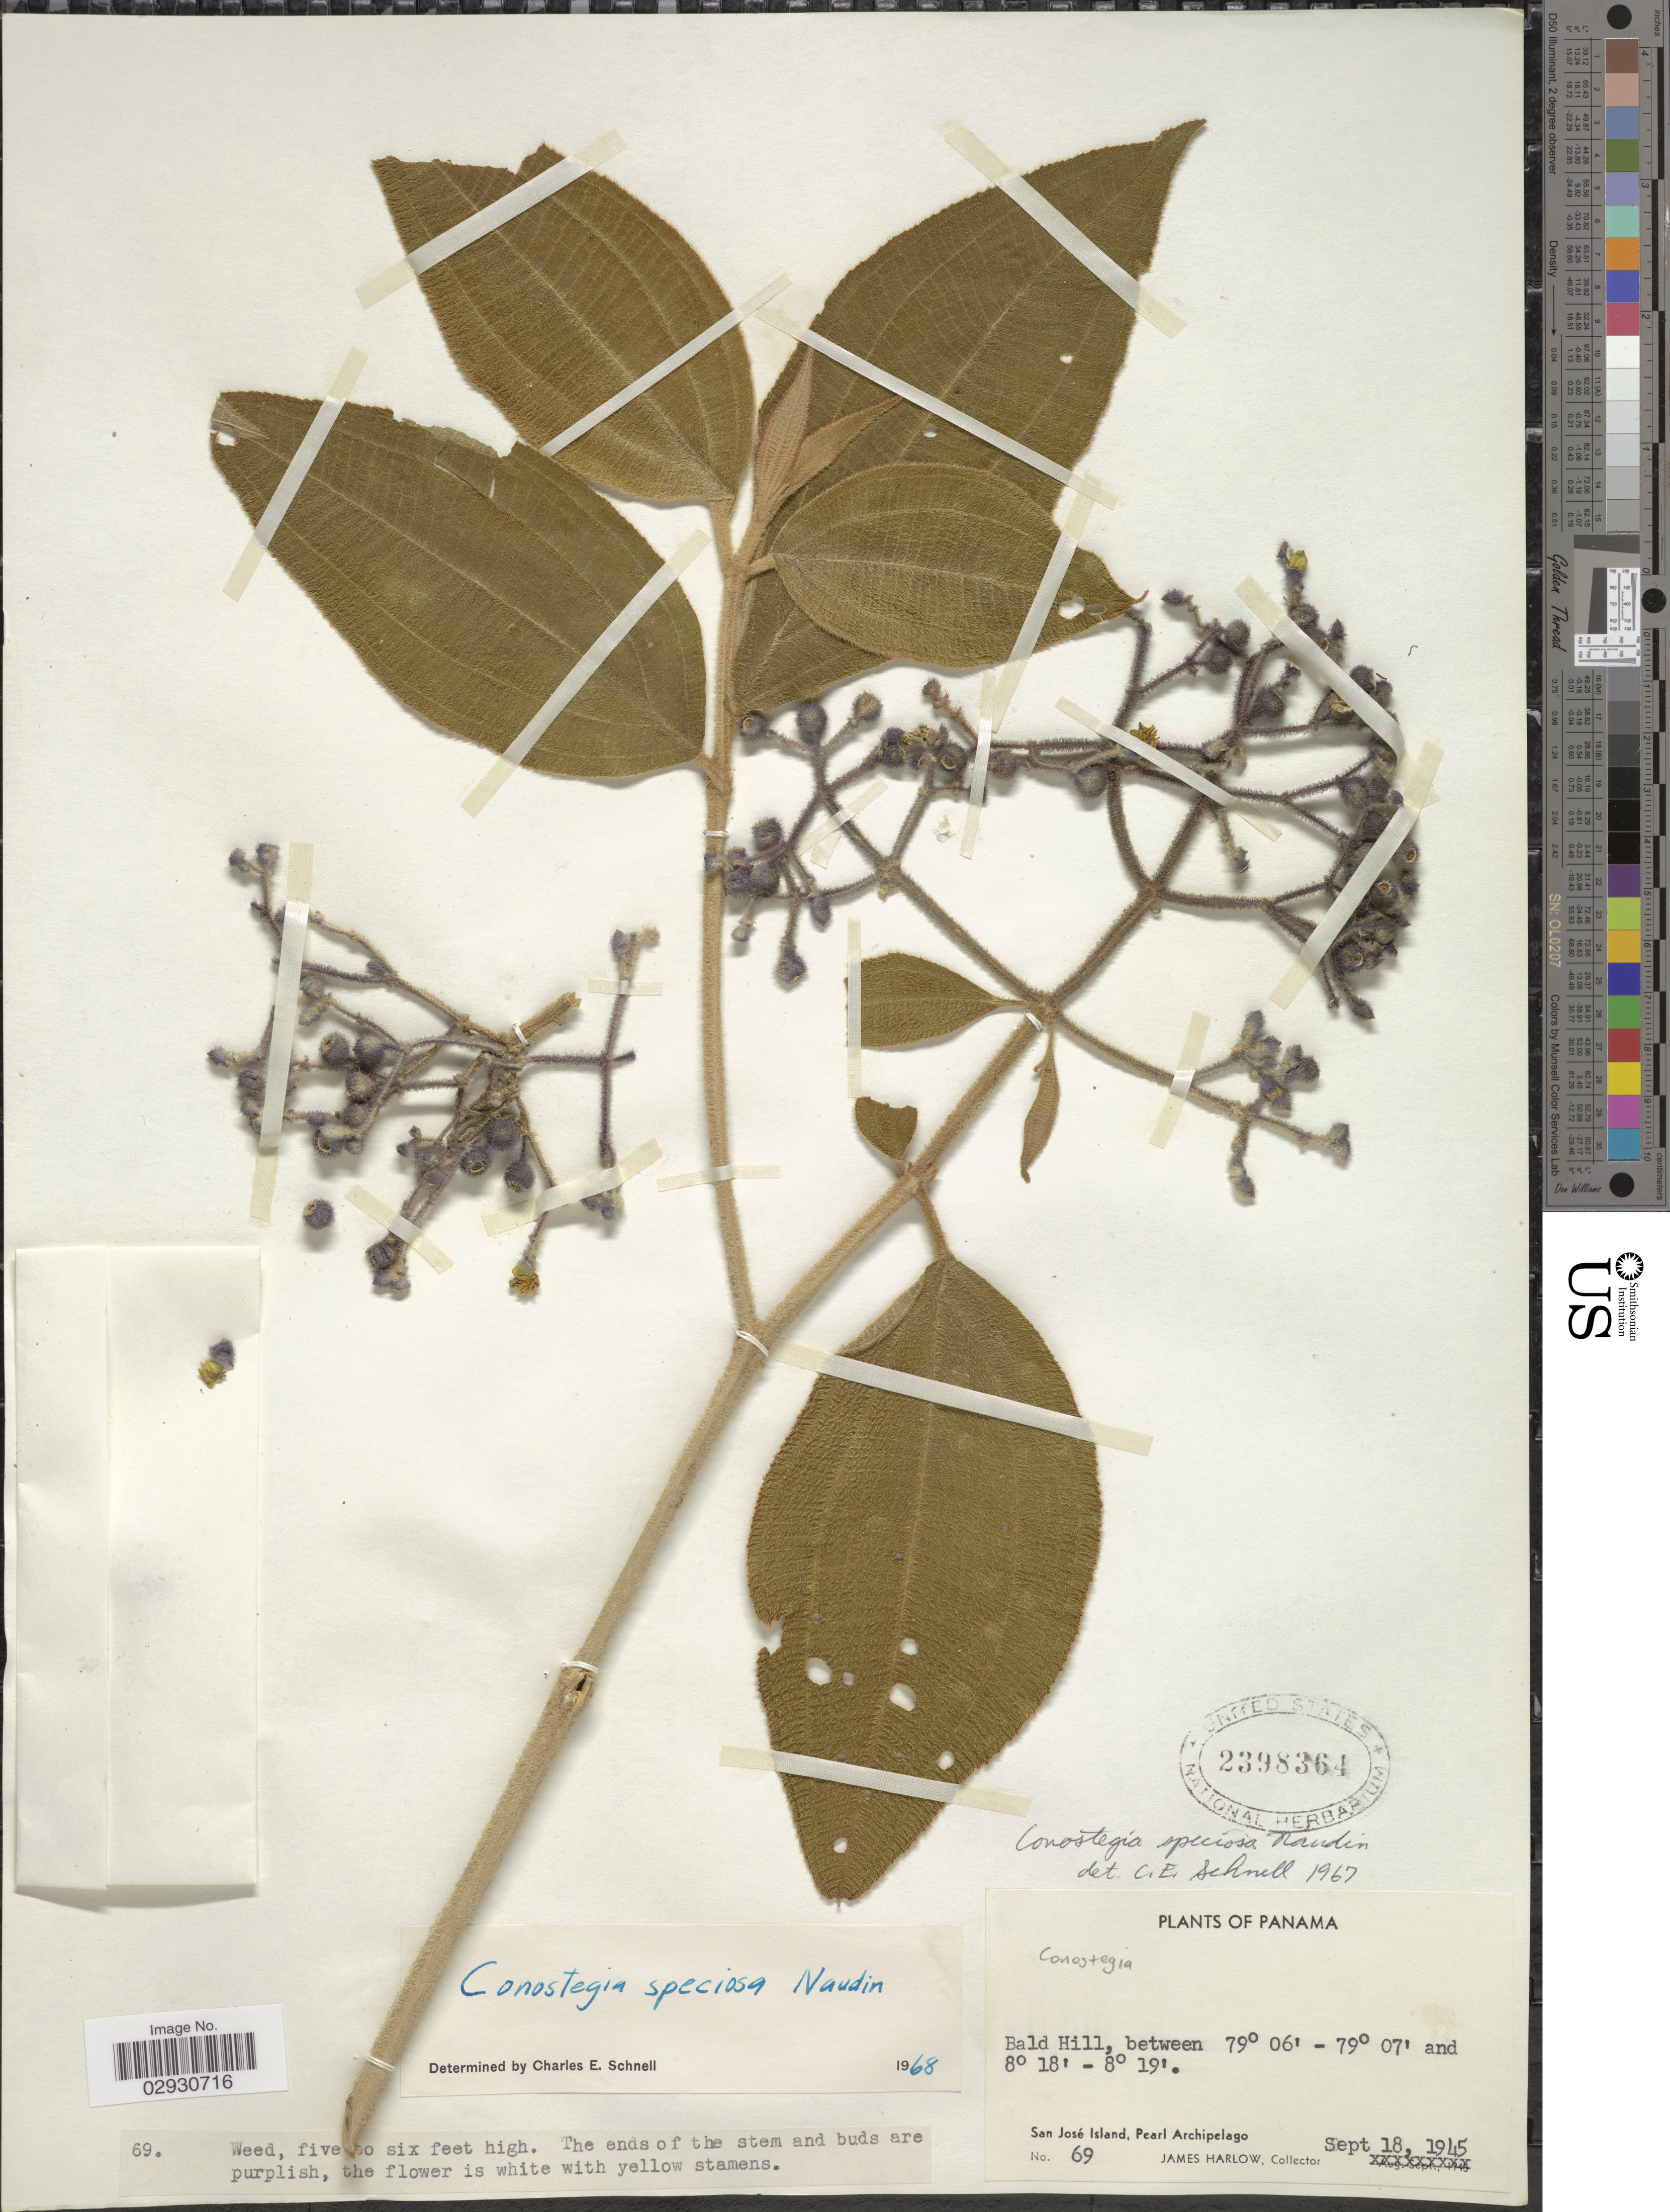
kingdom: Plantae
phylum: Tracheophyta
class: Magnoliopsida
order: Myrtales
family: Melastomataceae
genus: Conostegia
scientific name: Conostegia speciosa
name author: Naudin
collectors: J. Harlow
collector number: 69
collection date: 1945-09-18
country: Panama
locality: Bald Hill. San José Island, Pearl Archipelago.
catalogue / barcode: US 2398364